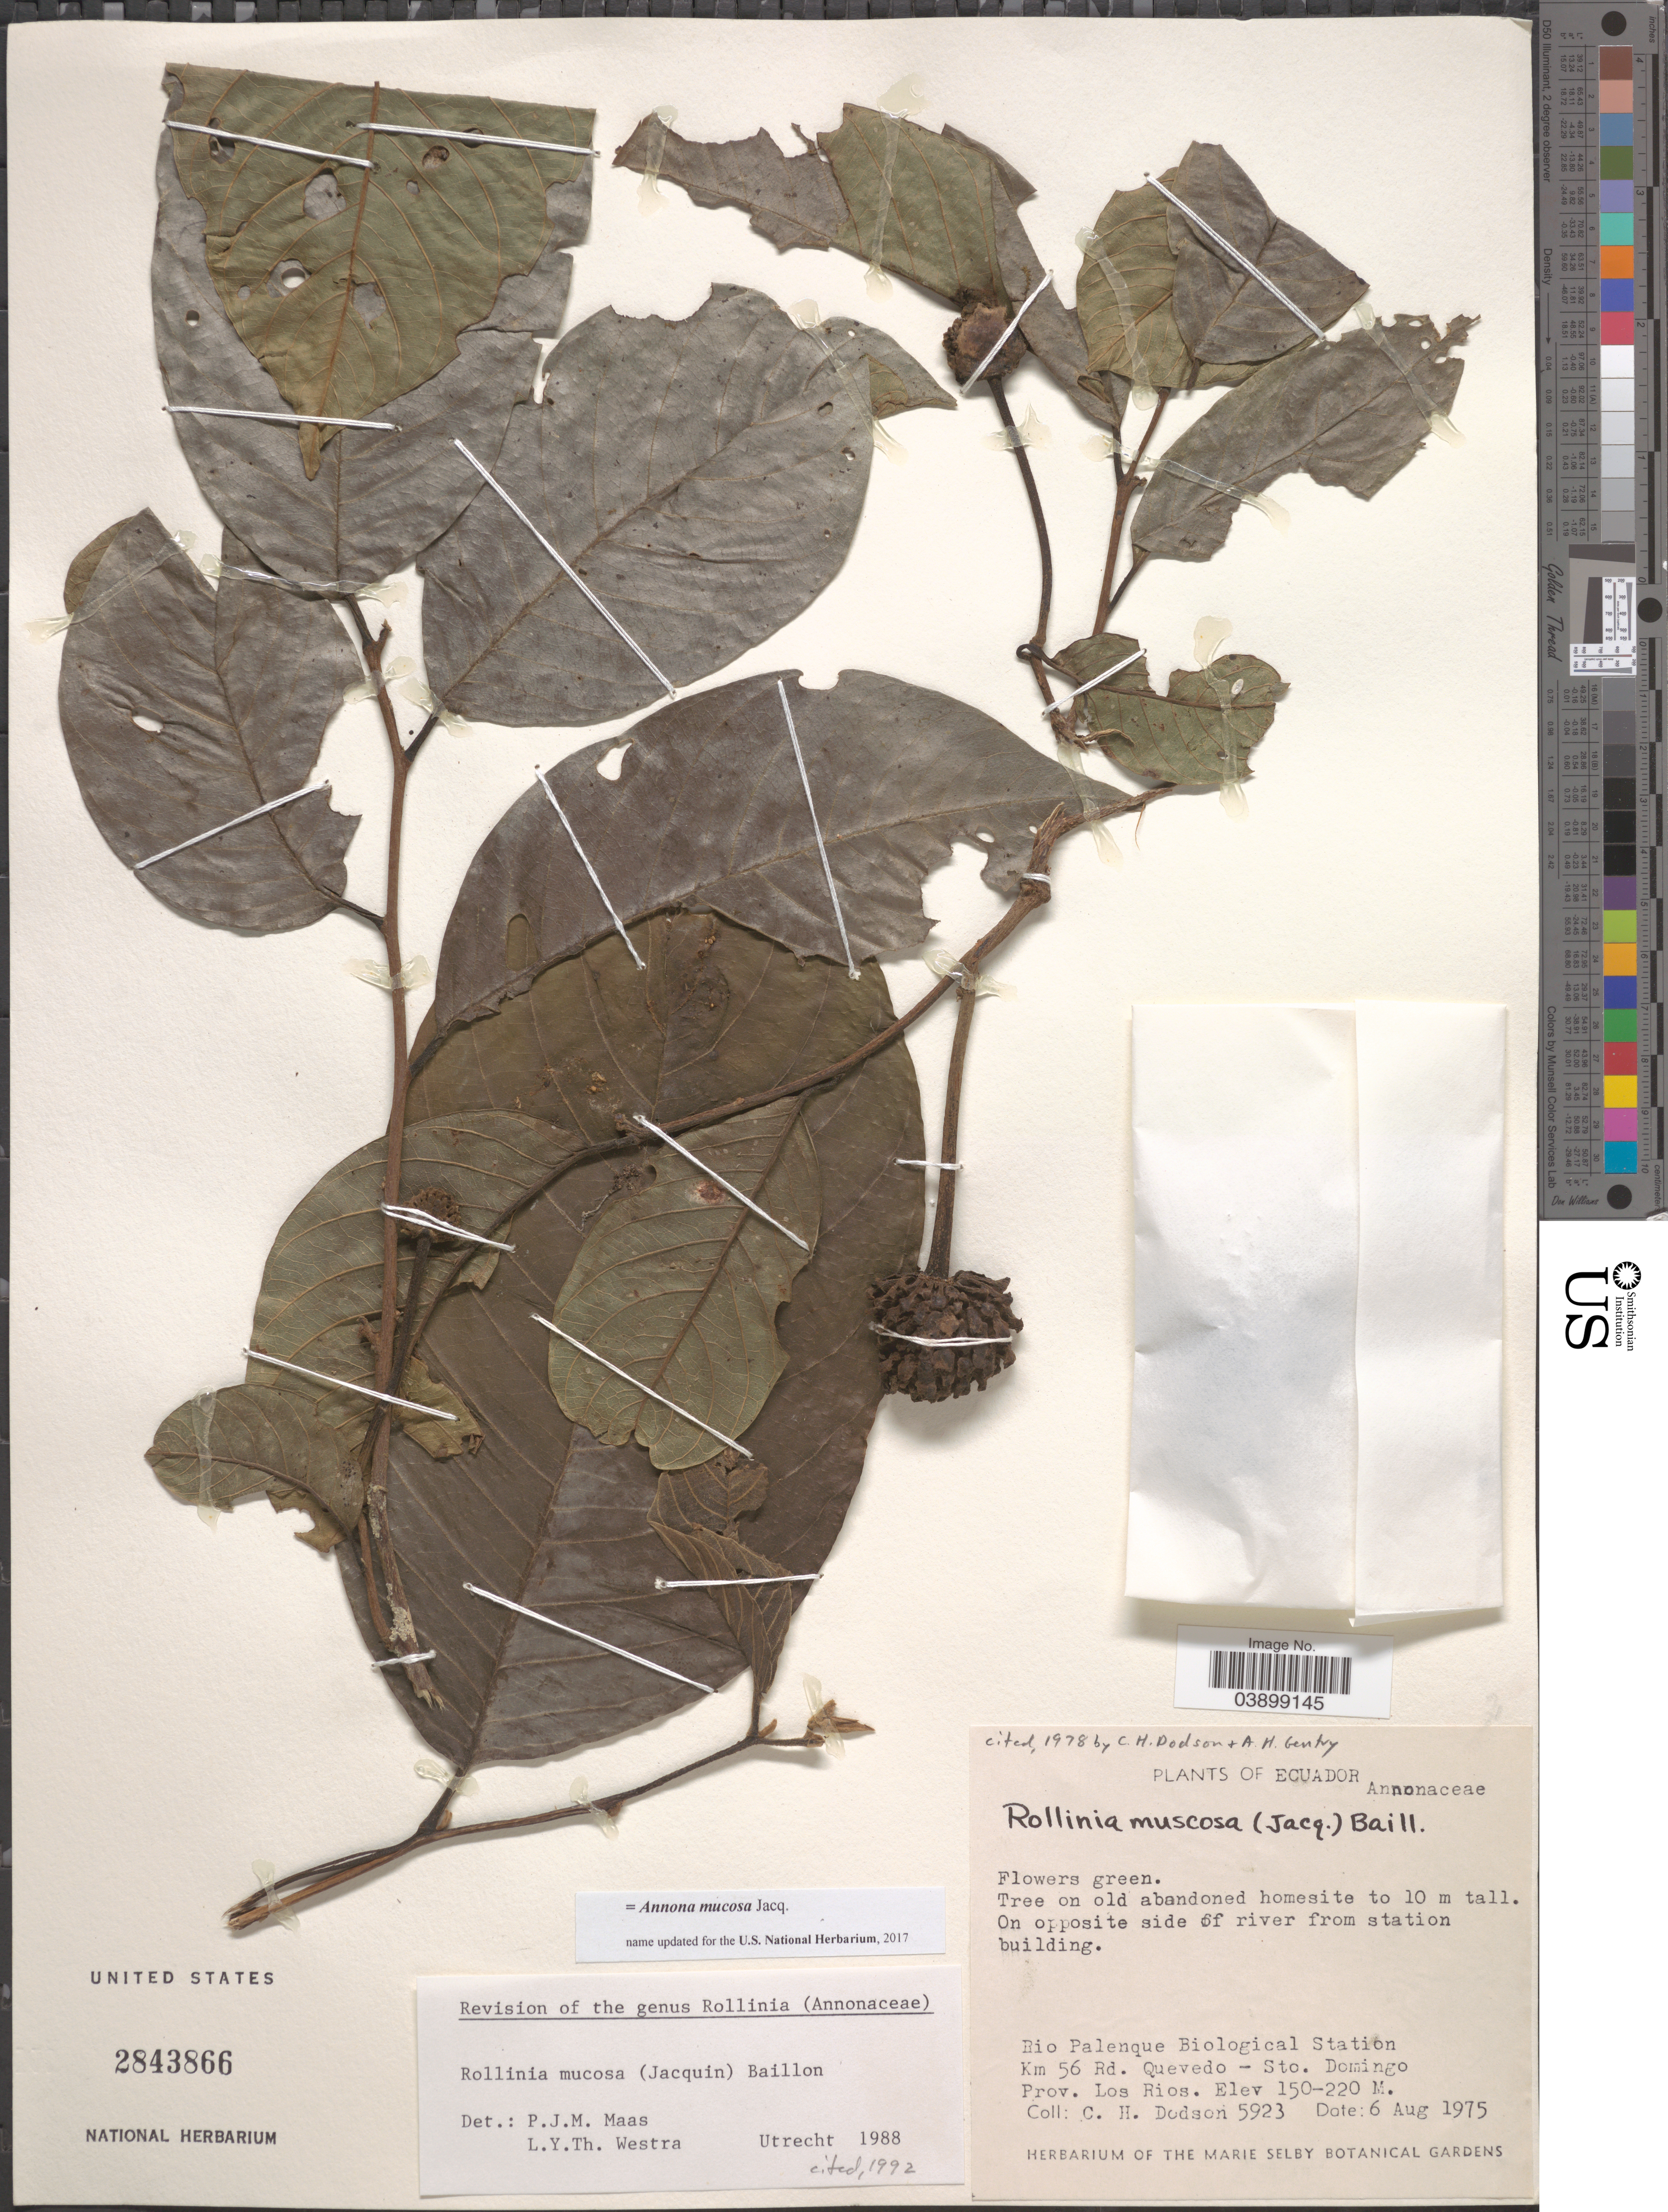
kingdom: Plantae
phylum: Tracheophyta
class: Magnoliopsida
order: Magnoliales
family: Annonaceae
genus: Annona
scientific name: Annona mucosa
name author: Jacq.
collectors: C. H. Dodson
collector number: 5923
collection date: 1975-08-06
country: Ecuador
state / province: Los Ríos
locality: On opposite side of river from station building. Rio Palenque Biological Station. Km 56 Rd. Quevedo - Sto. Domingo.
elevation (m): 150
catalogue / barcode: US 2843866